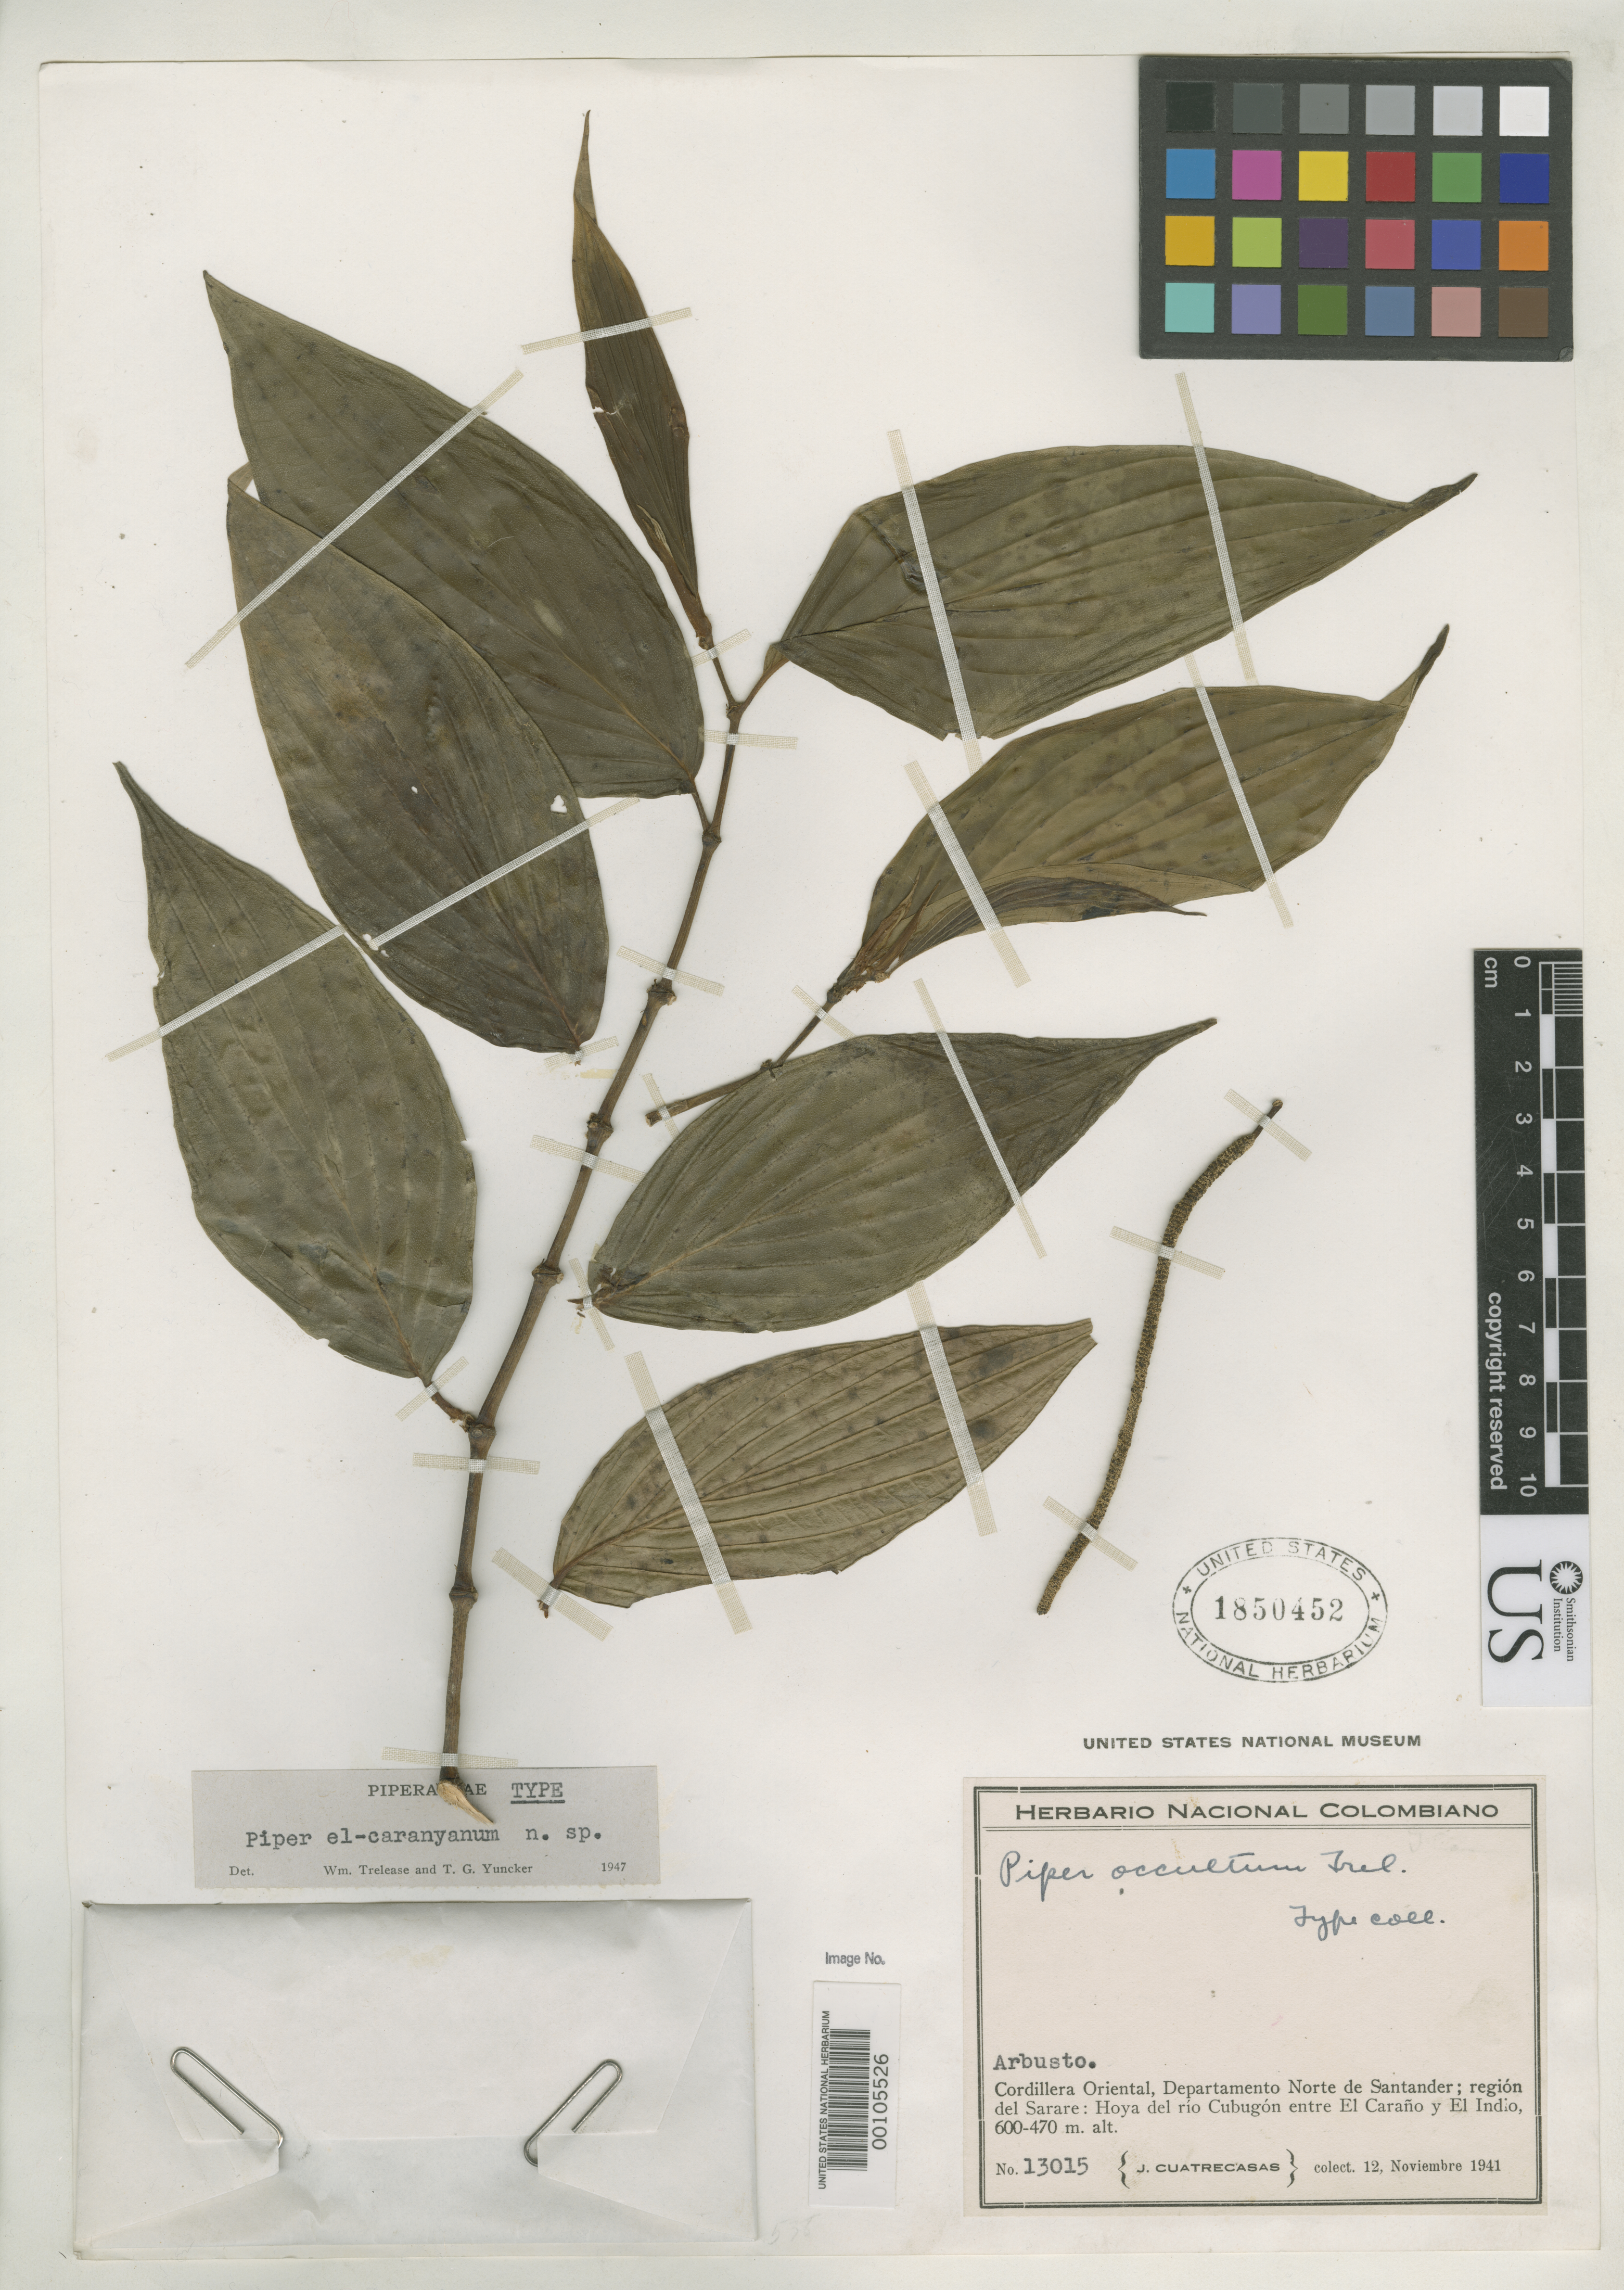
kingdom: Plantae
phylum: Tracheophyta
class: Magnoliopsida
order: Piperales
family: Piperaceae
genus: Piper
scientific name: Piper el-caranyanum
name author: Trel. & Yunck.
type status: Holotype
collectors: J. Cuatrecasas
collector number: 13015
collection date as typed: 12 Nov 1941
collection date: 1941-11-12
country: Colombia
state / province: Norte de Santander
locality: Rio Cubugon Valley, between El Carano and El Indio.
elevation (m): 470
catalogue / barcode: US 1850452